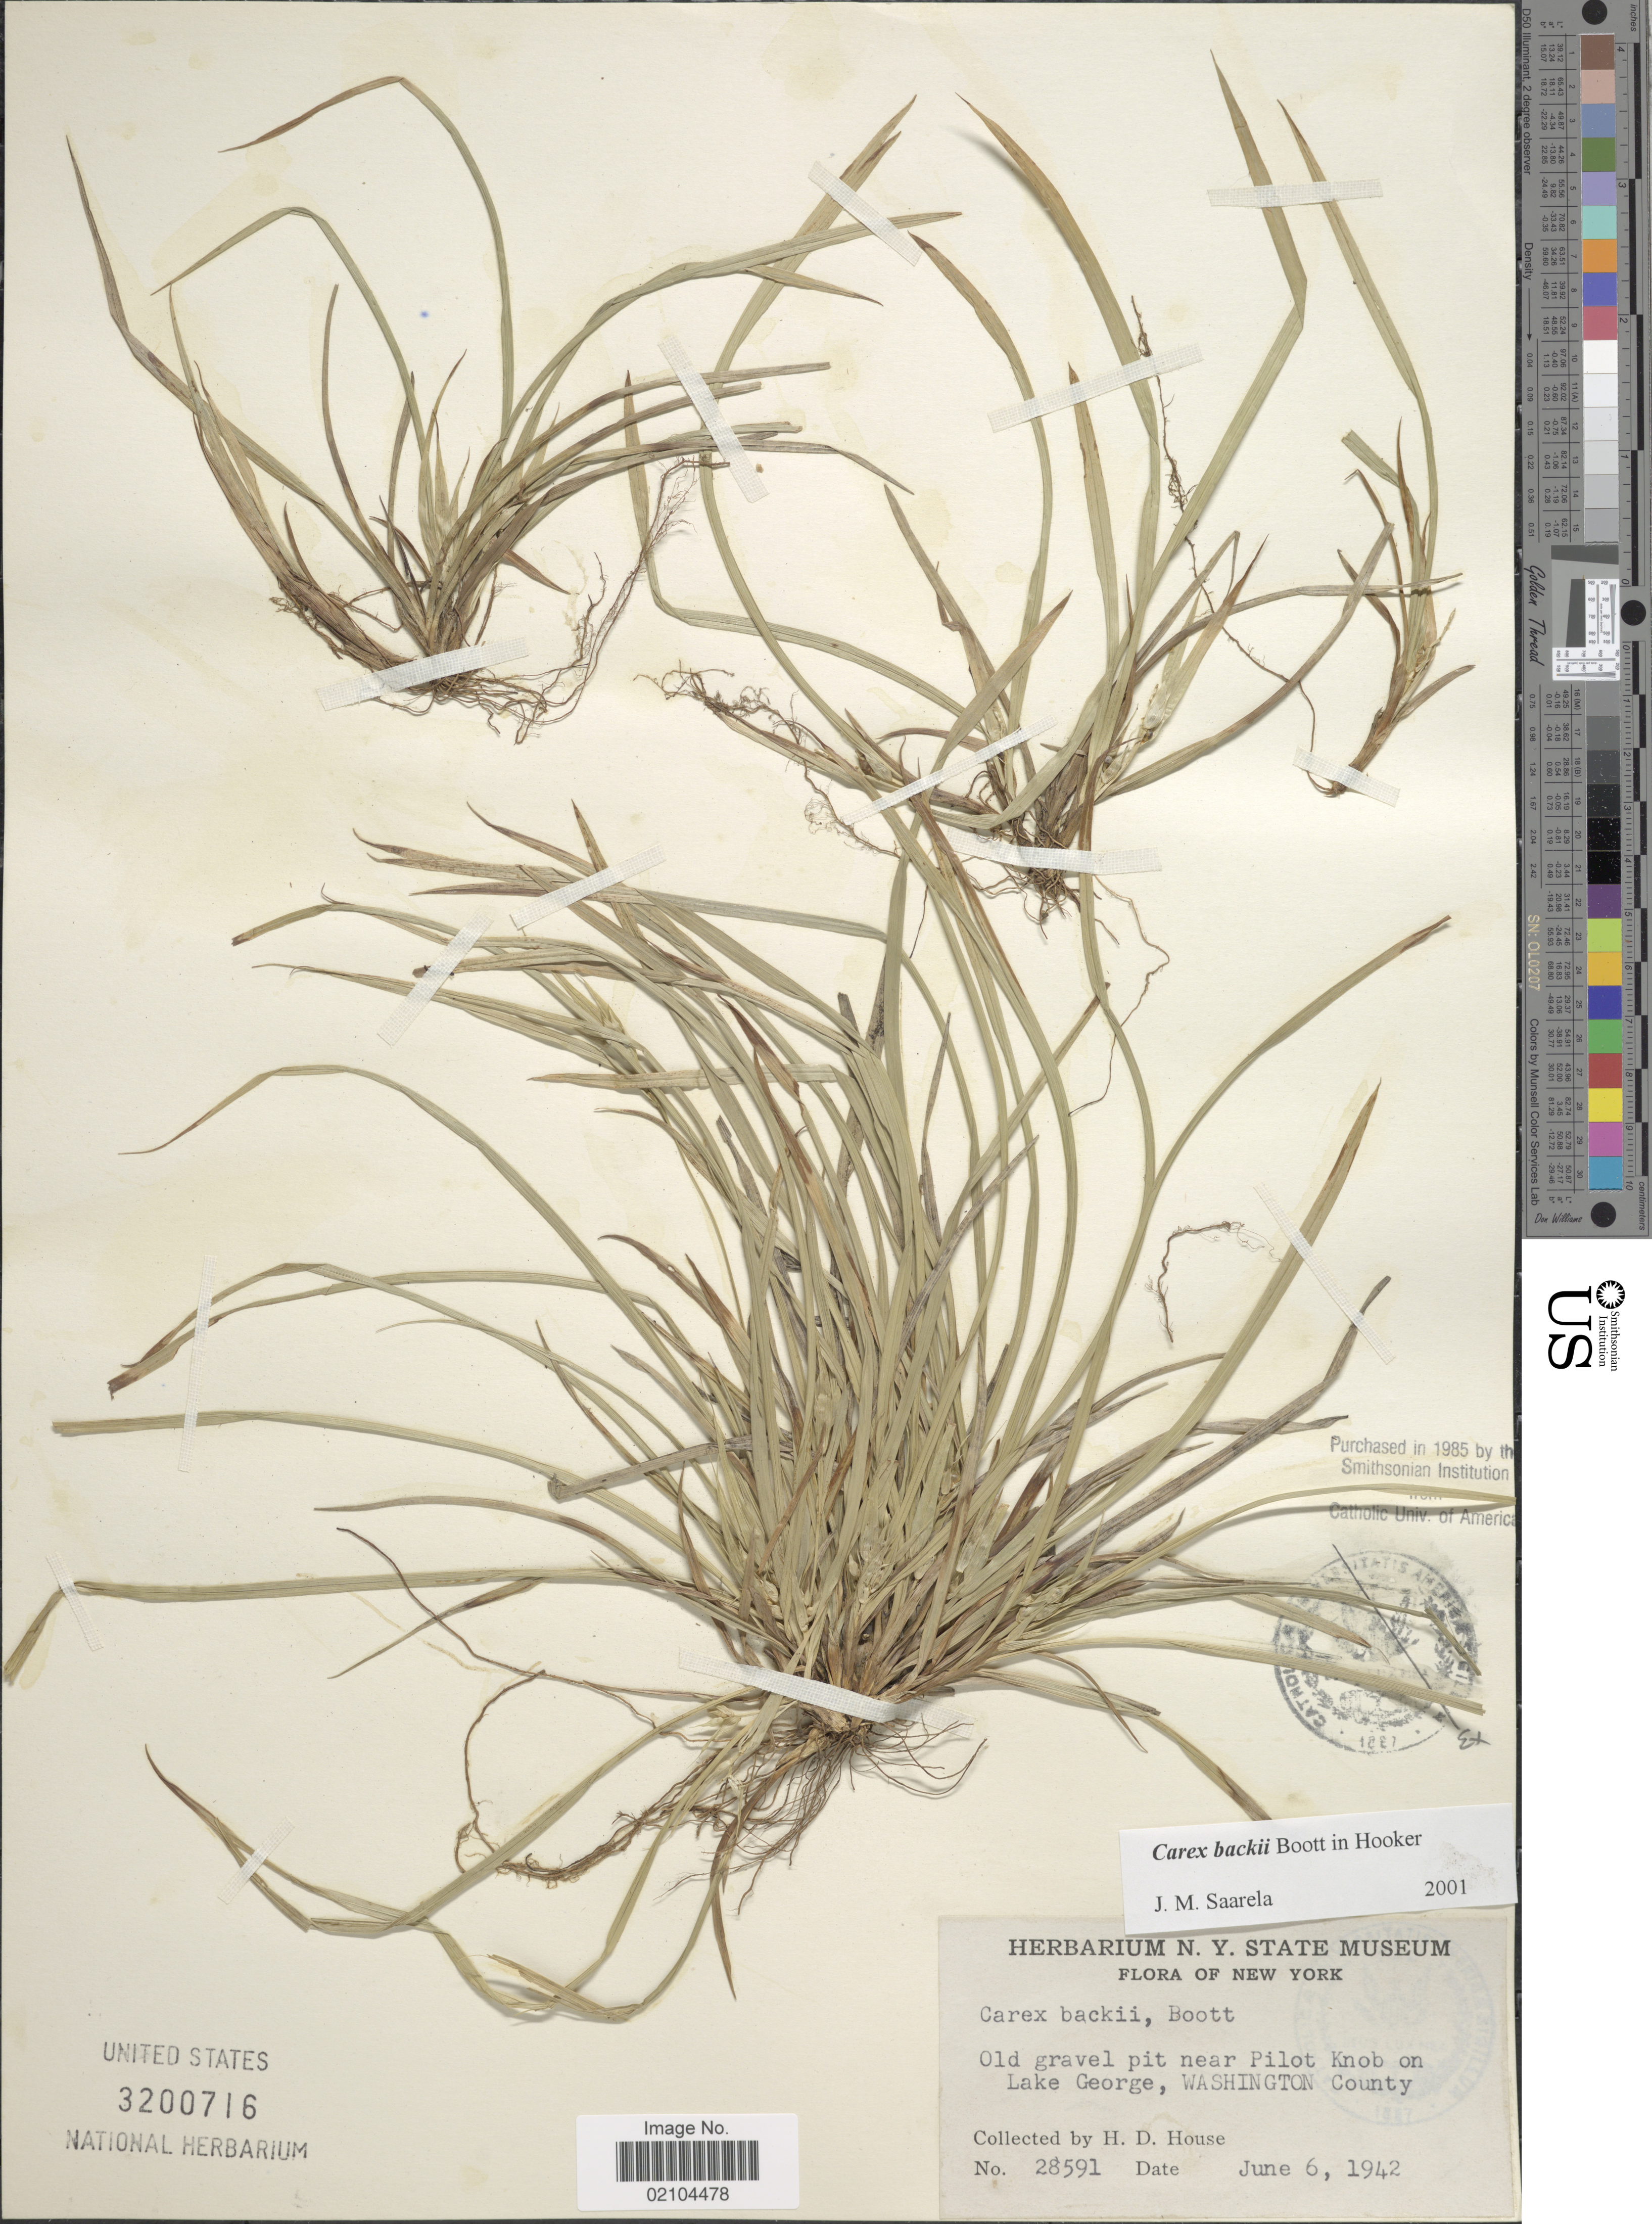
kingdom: Plantae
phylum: Tracheophyta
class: Liliopsida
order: Poales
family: Cyperaceae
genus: Carex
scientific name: Carex backii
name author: Boott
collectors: H. D. House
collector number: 28591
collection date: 1942-06-06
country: United States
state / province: New York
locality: Old gravel pit near pilot Knob on Lake George, Washington County.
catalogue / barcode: US 3200716